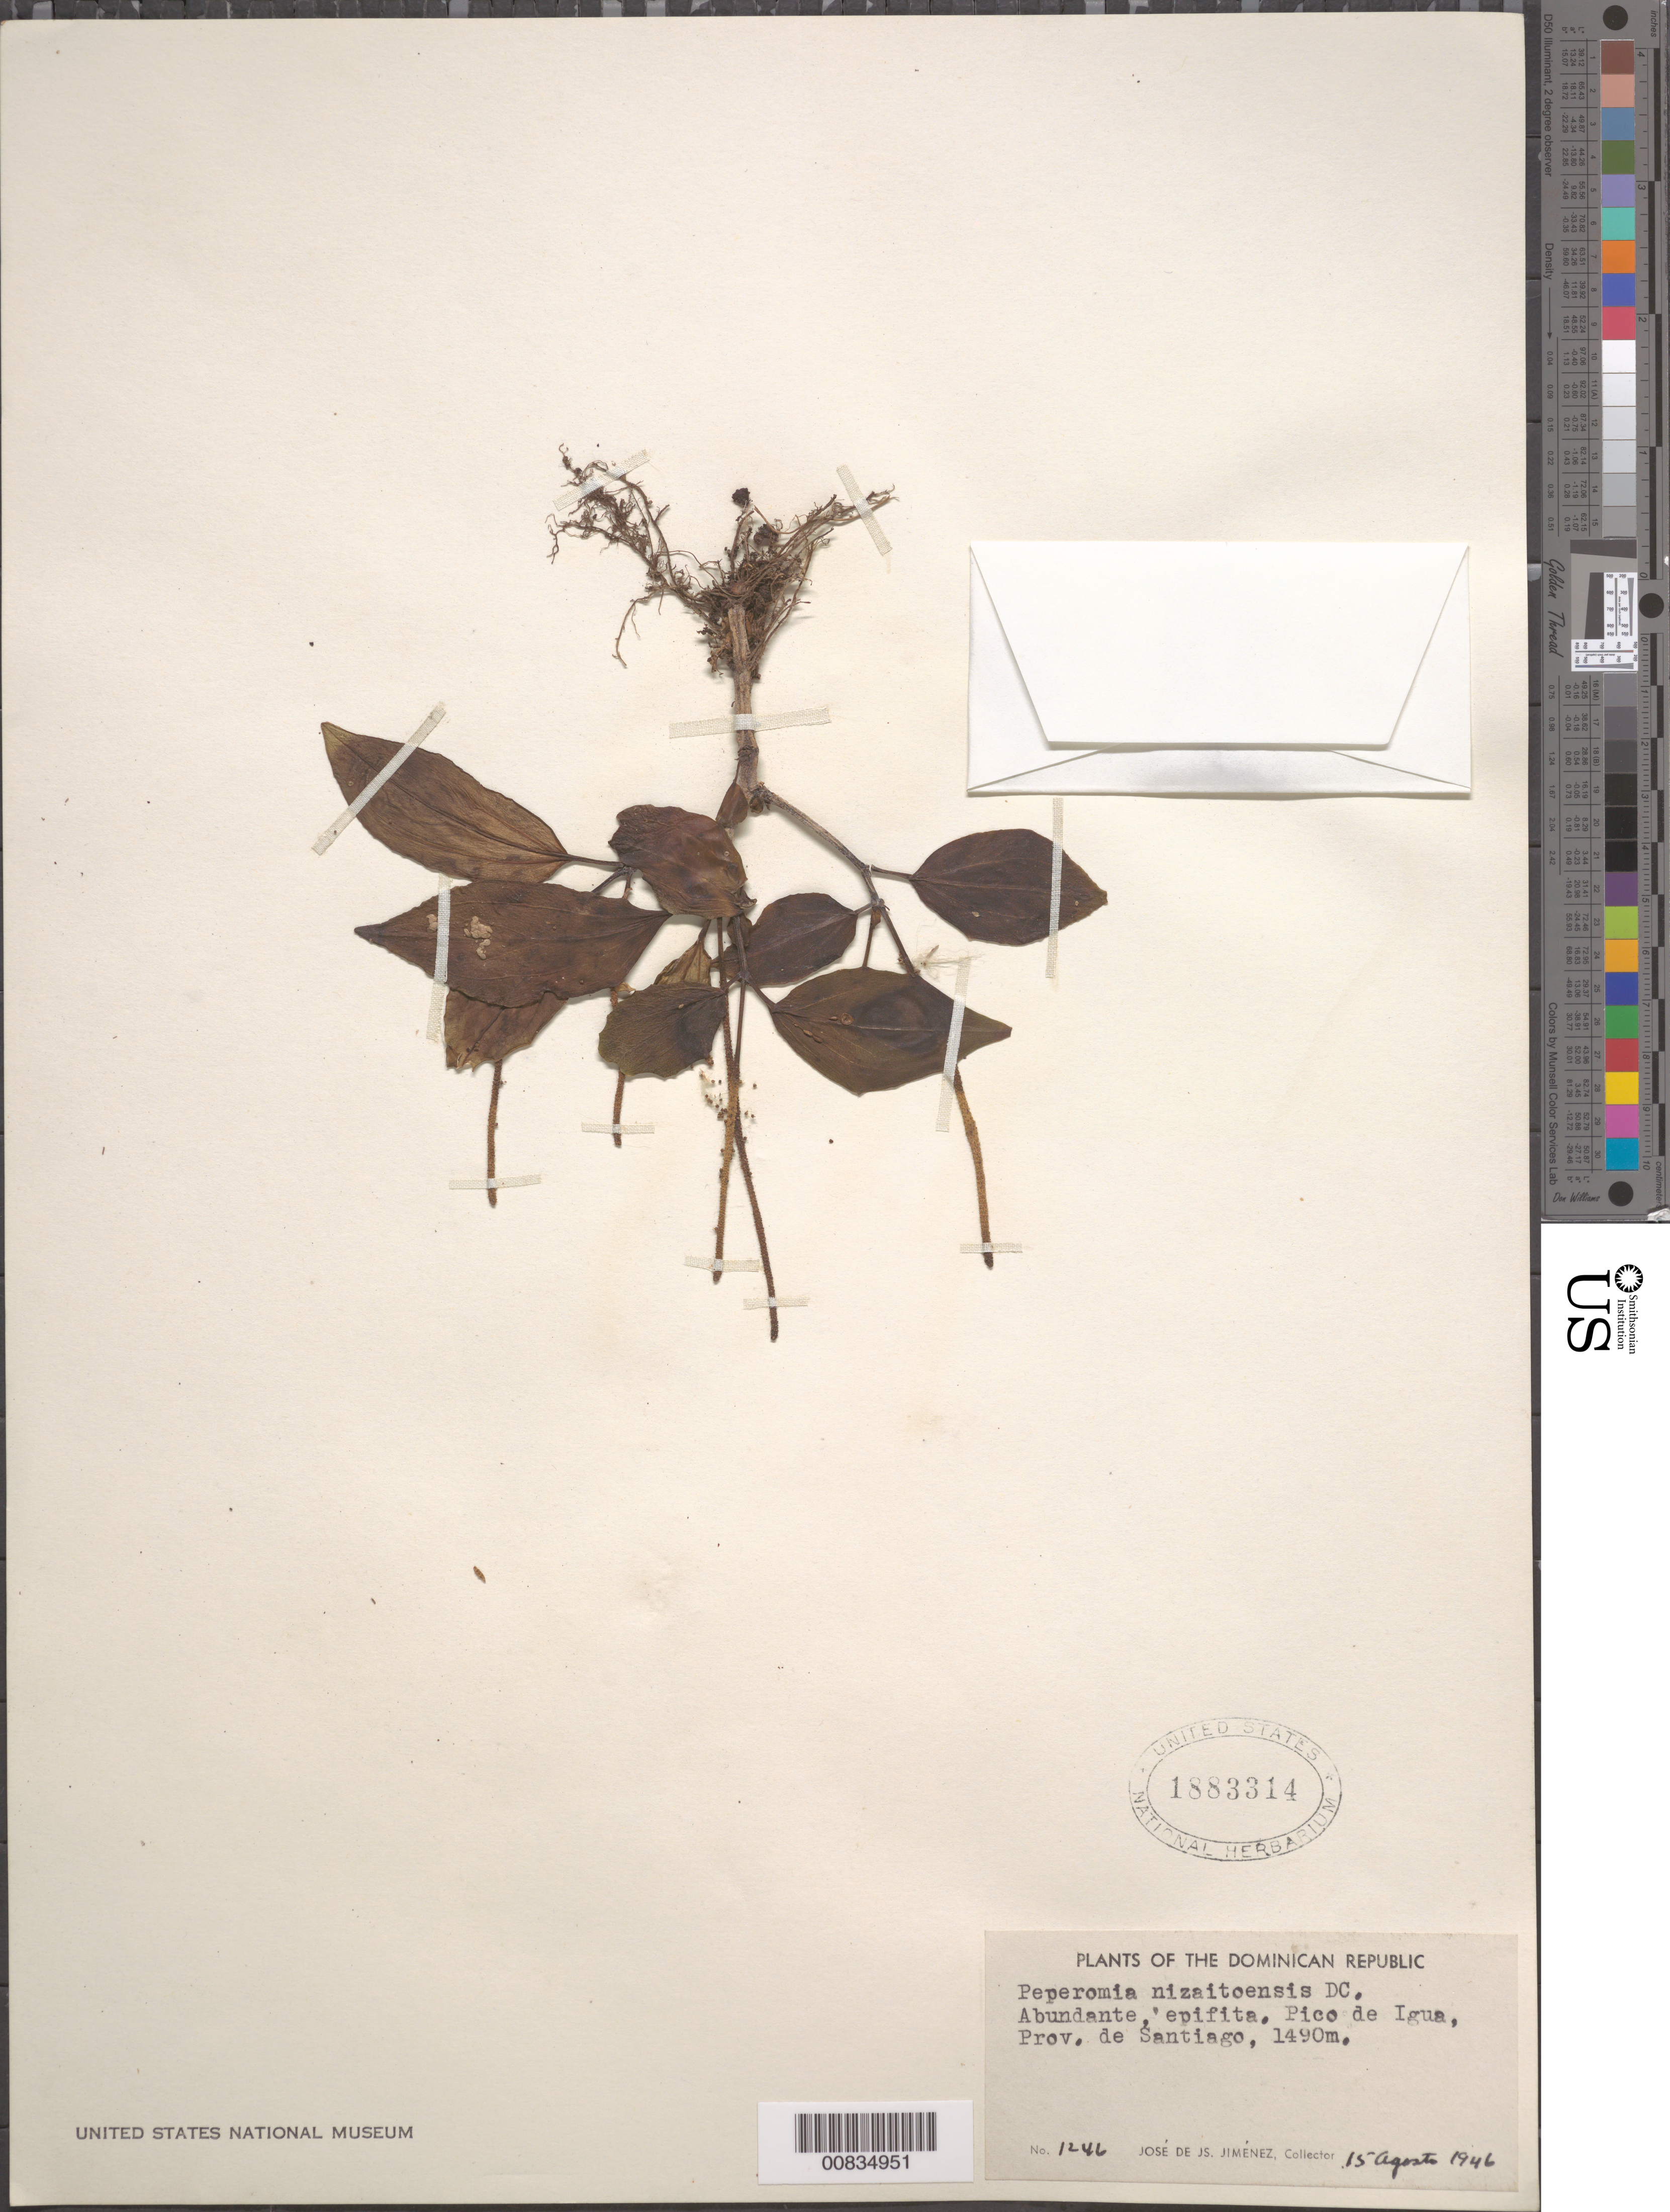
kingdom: Plantae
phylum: Tracheophyta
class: Magnoliopsida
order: Piperales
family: Piperaceae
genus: Peperomia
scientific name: Peperomia nizaitoensis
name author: C. DC.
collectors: J. J. Jiménez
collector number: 1246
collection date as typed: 15 Aug 1946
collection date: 1946-08-15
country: Dominican Republic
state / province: Santiago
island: Hispaniola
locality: Pico de Igua.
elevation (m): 1490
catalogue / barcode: US 1883314